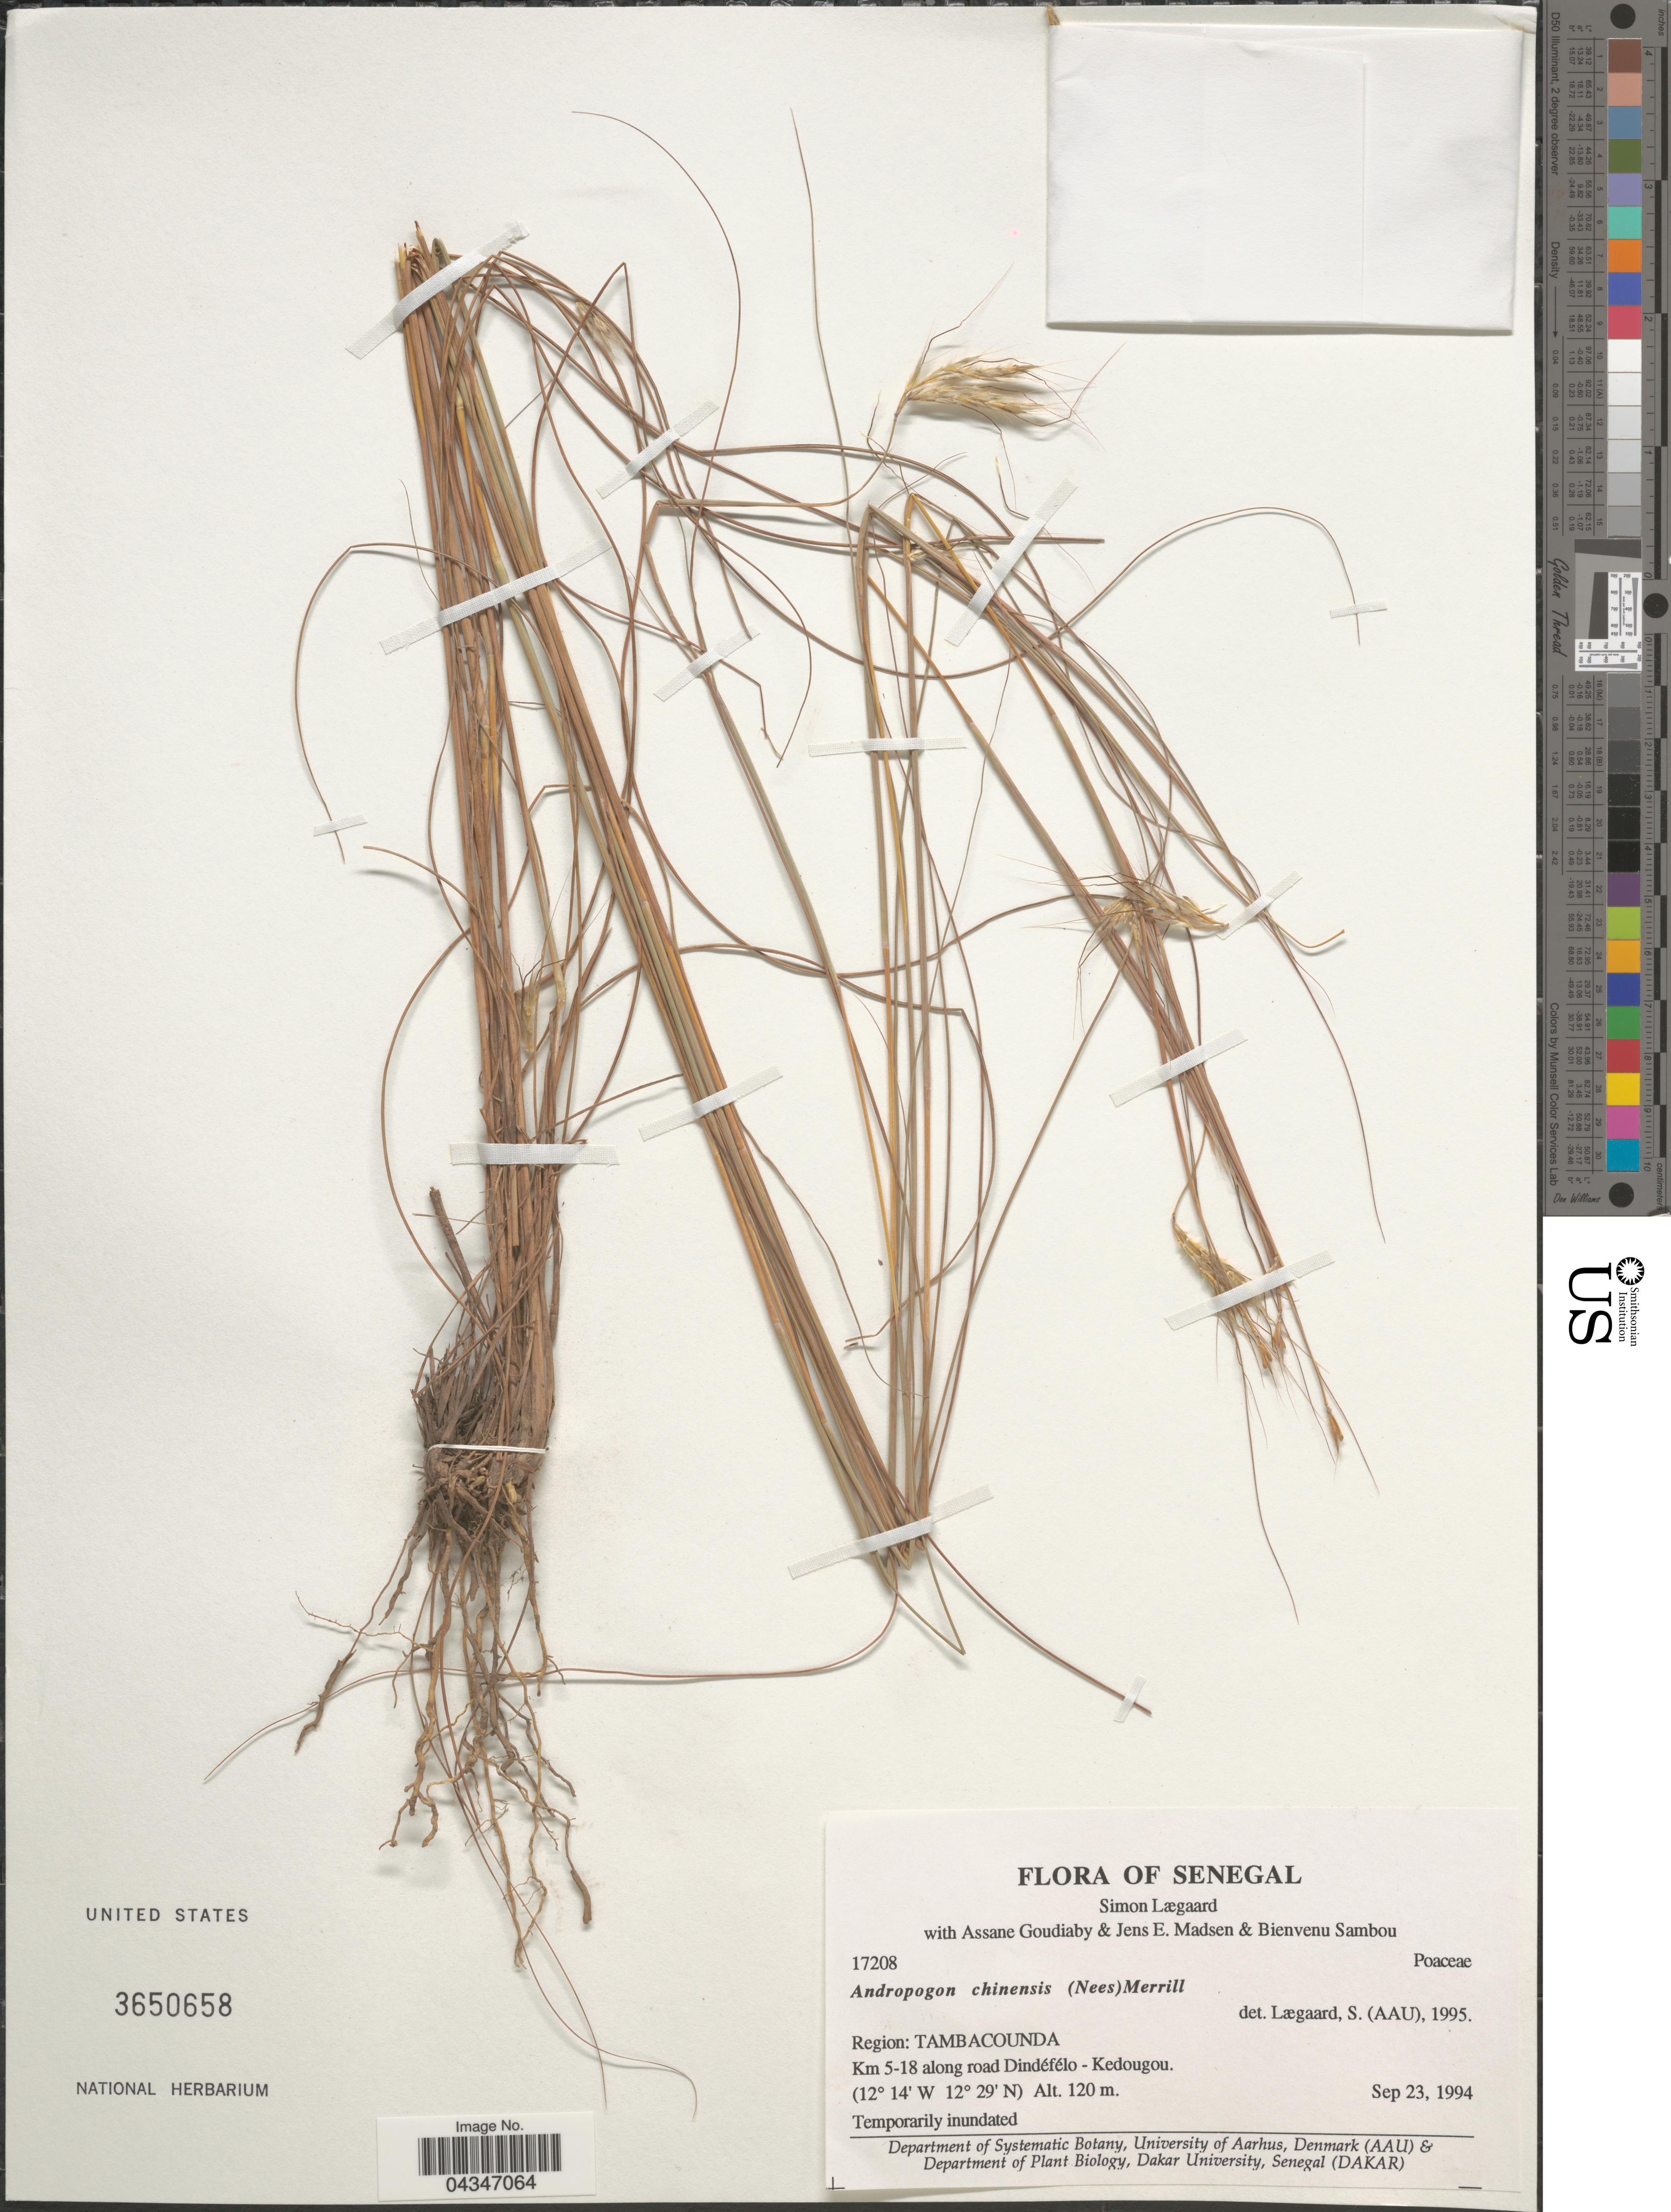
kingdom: Plantae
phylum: Tracheophyta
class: Liliopsida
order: Poales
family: Poaceae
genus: Andropogon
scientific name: Andropogon chinensis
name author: (Nees) Merr.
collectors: S. Lægaard, A. Goudiaby, J. E. Madsen & B. Sambou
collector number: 17208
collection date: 1994-09-23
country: Senegal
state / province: Tambacounda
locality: Region: Tambacounda. Km 5-18 along road Dindéfélo - Kedougou.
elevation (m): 120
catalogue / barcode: US 3650658